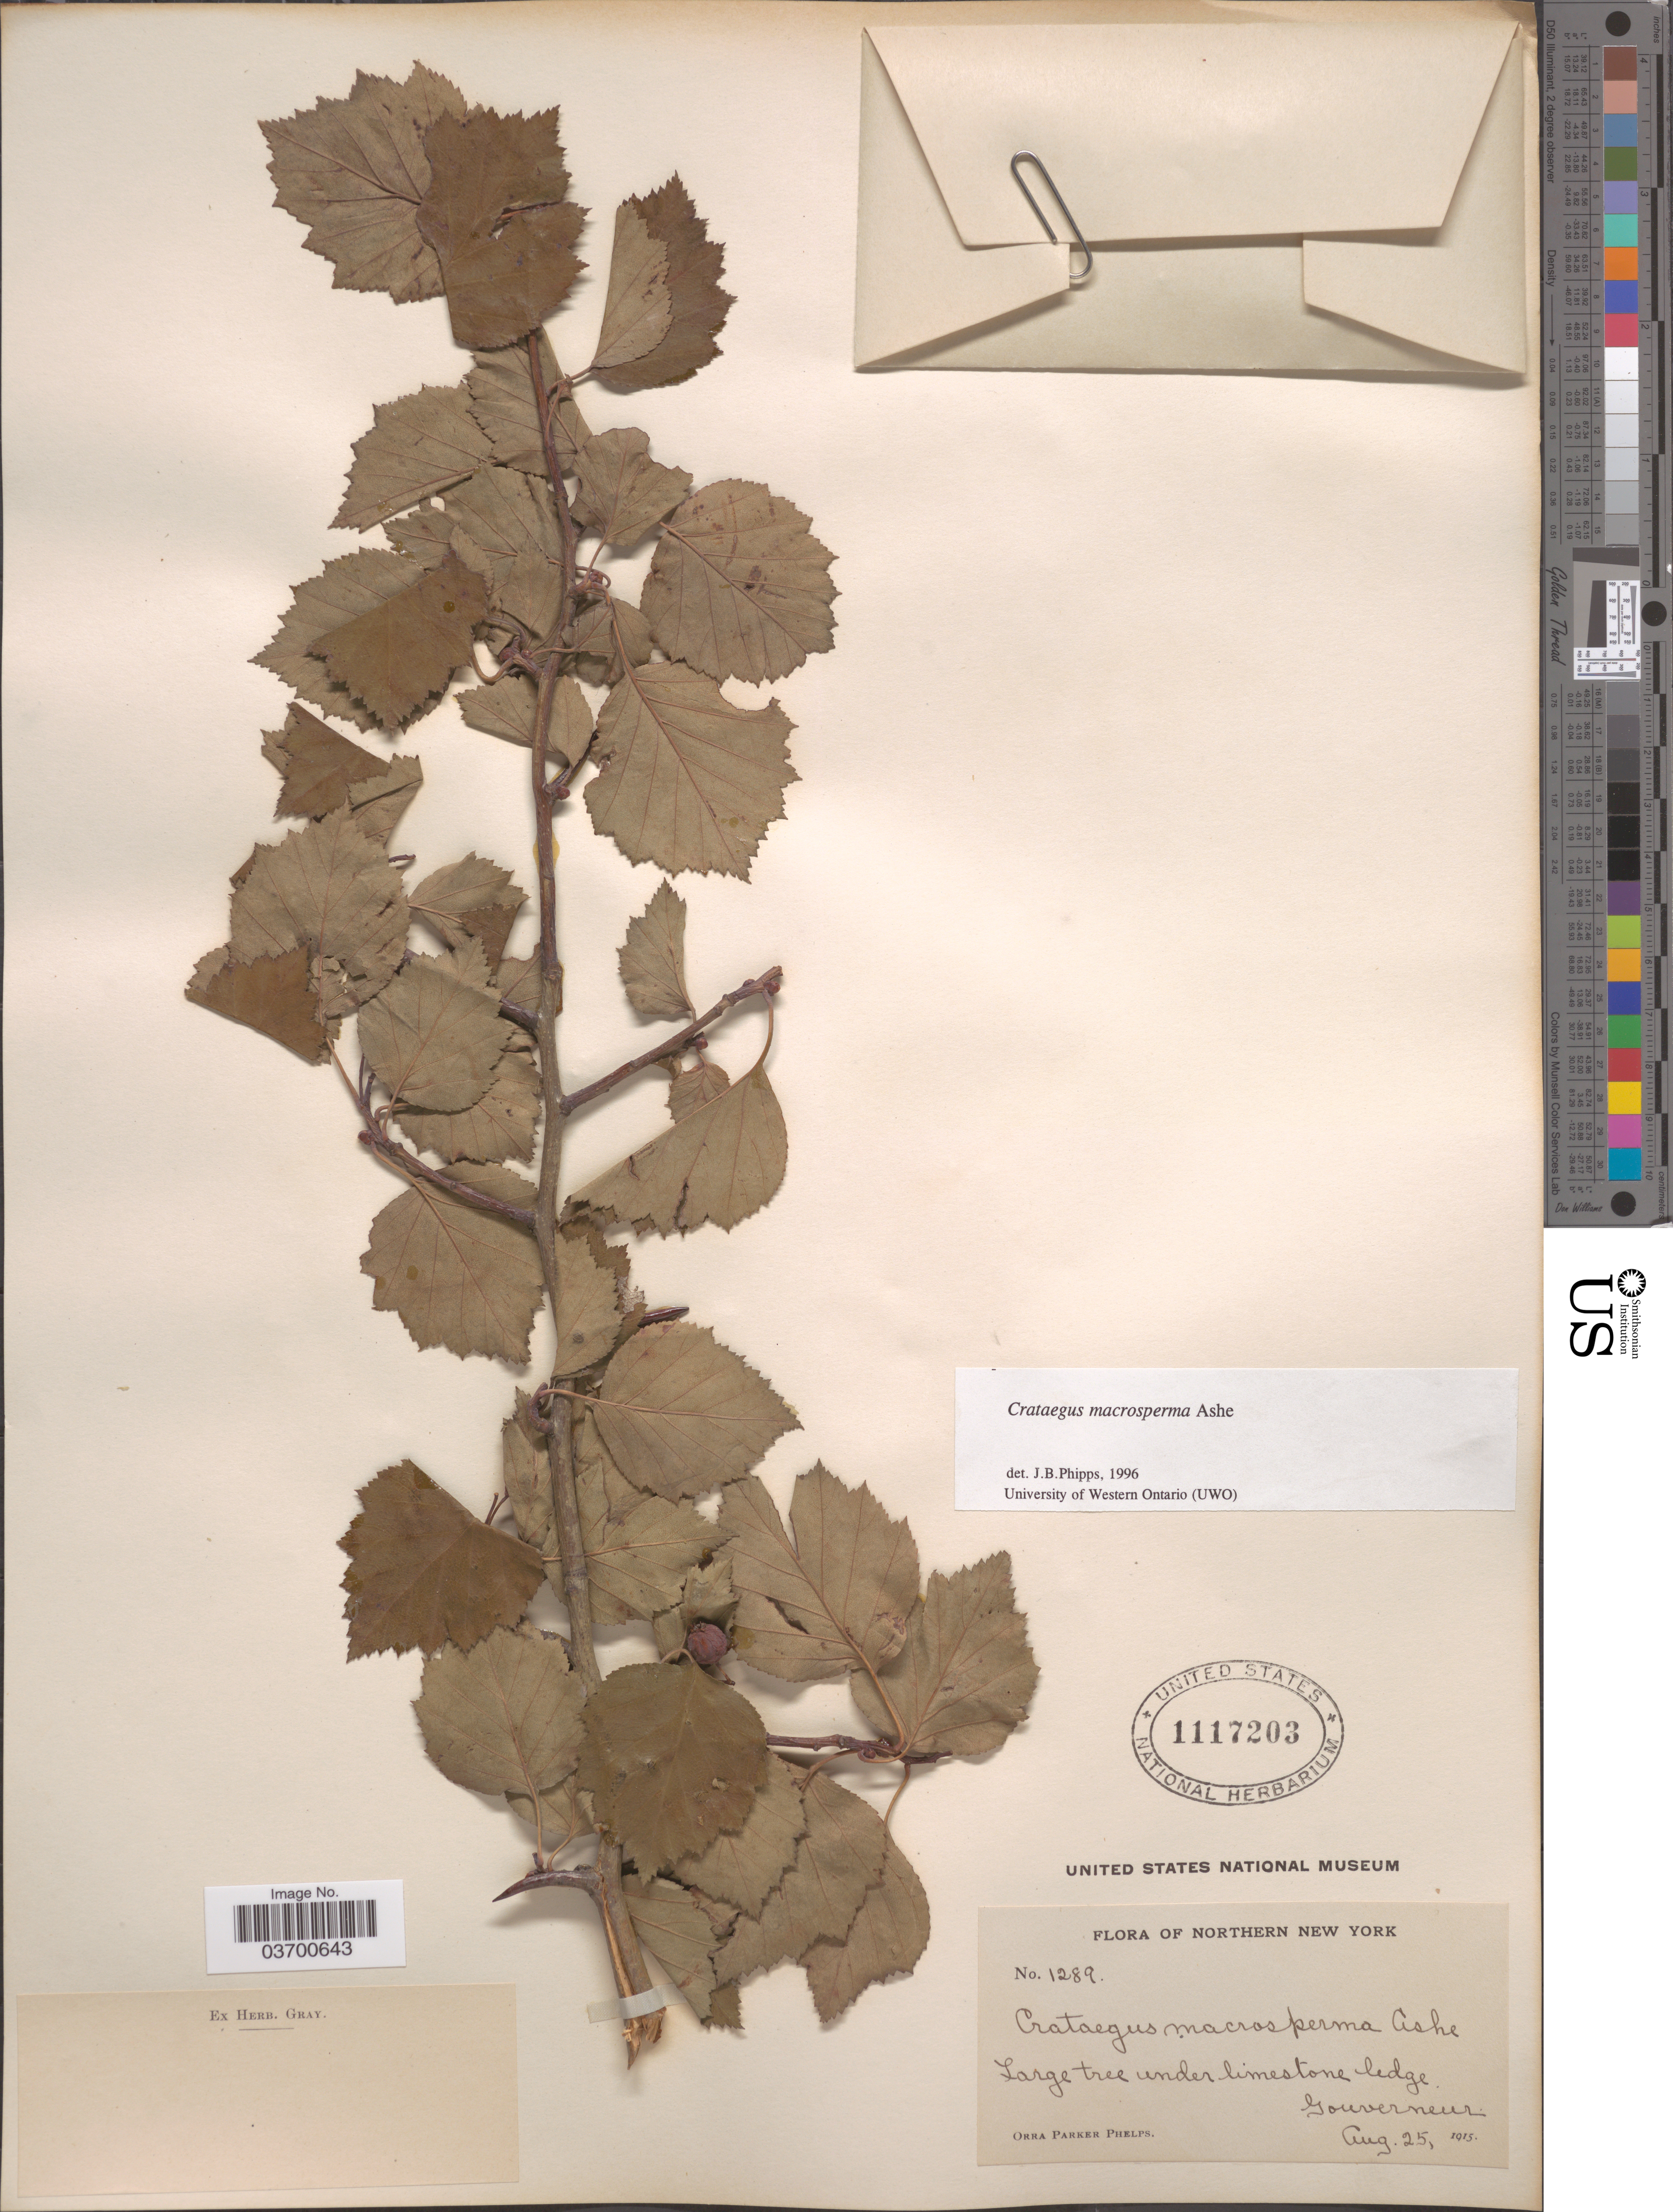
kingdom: Plantae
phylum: Tracheophyta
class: Magnoliopsida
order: Rosales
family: Rosaceae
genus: Crataegus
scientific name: Crataegus macrosperma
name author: Ashe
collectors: O. P. Phelps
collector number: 1289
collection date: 1915-08-25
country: United States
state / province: New York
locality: Northern New York. Gouverneur.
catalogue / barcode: US 1117203